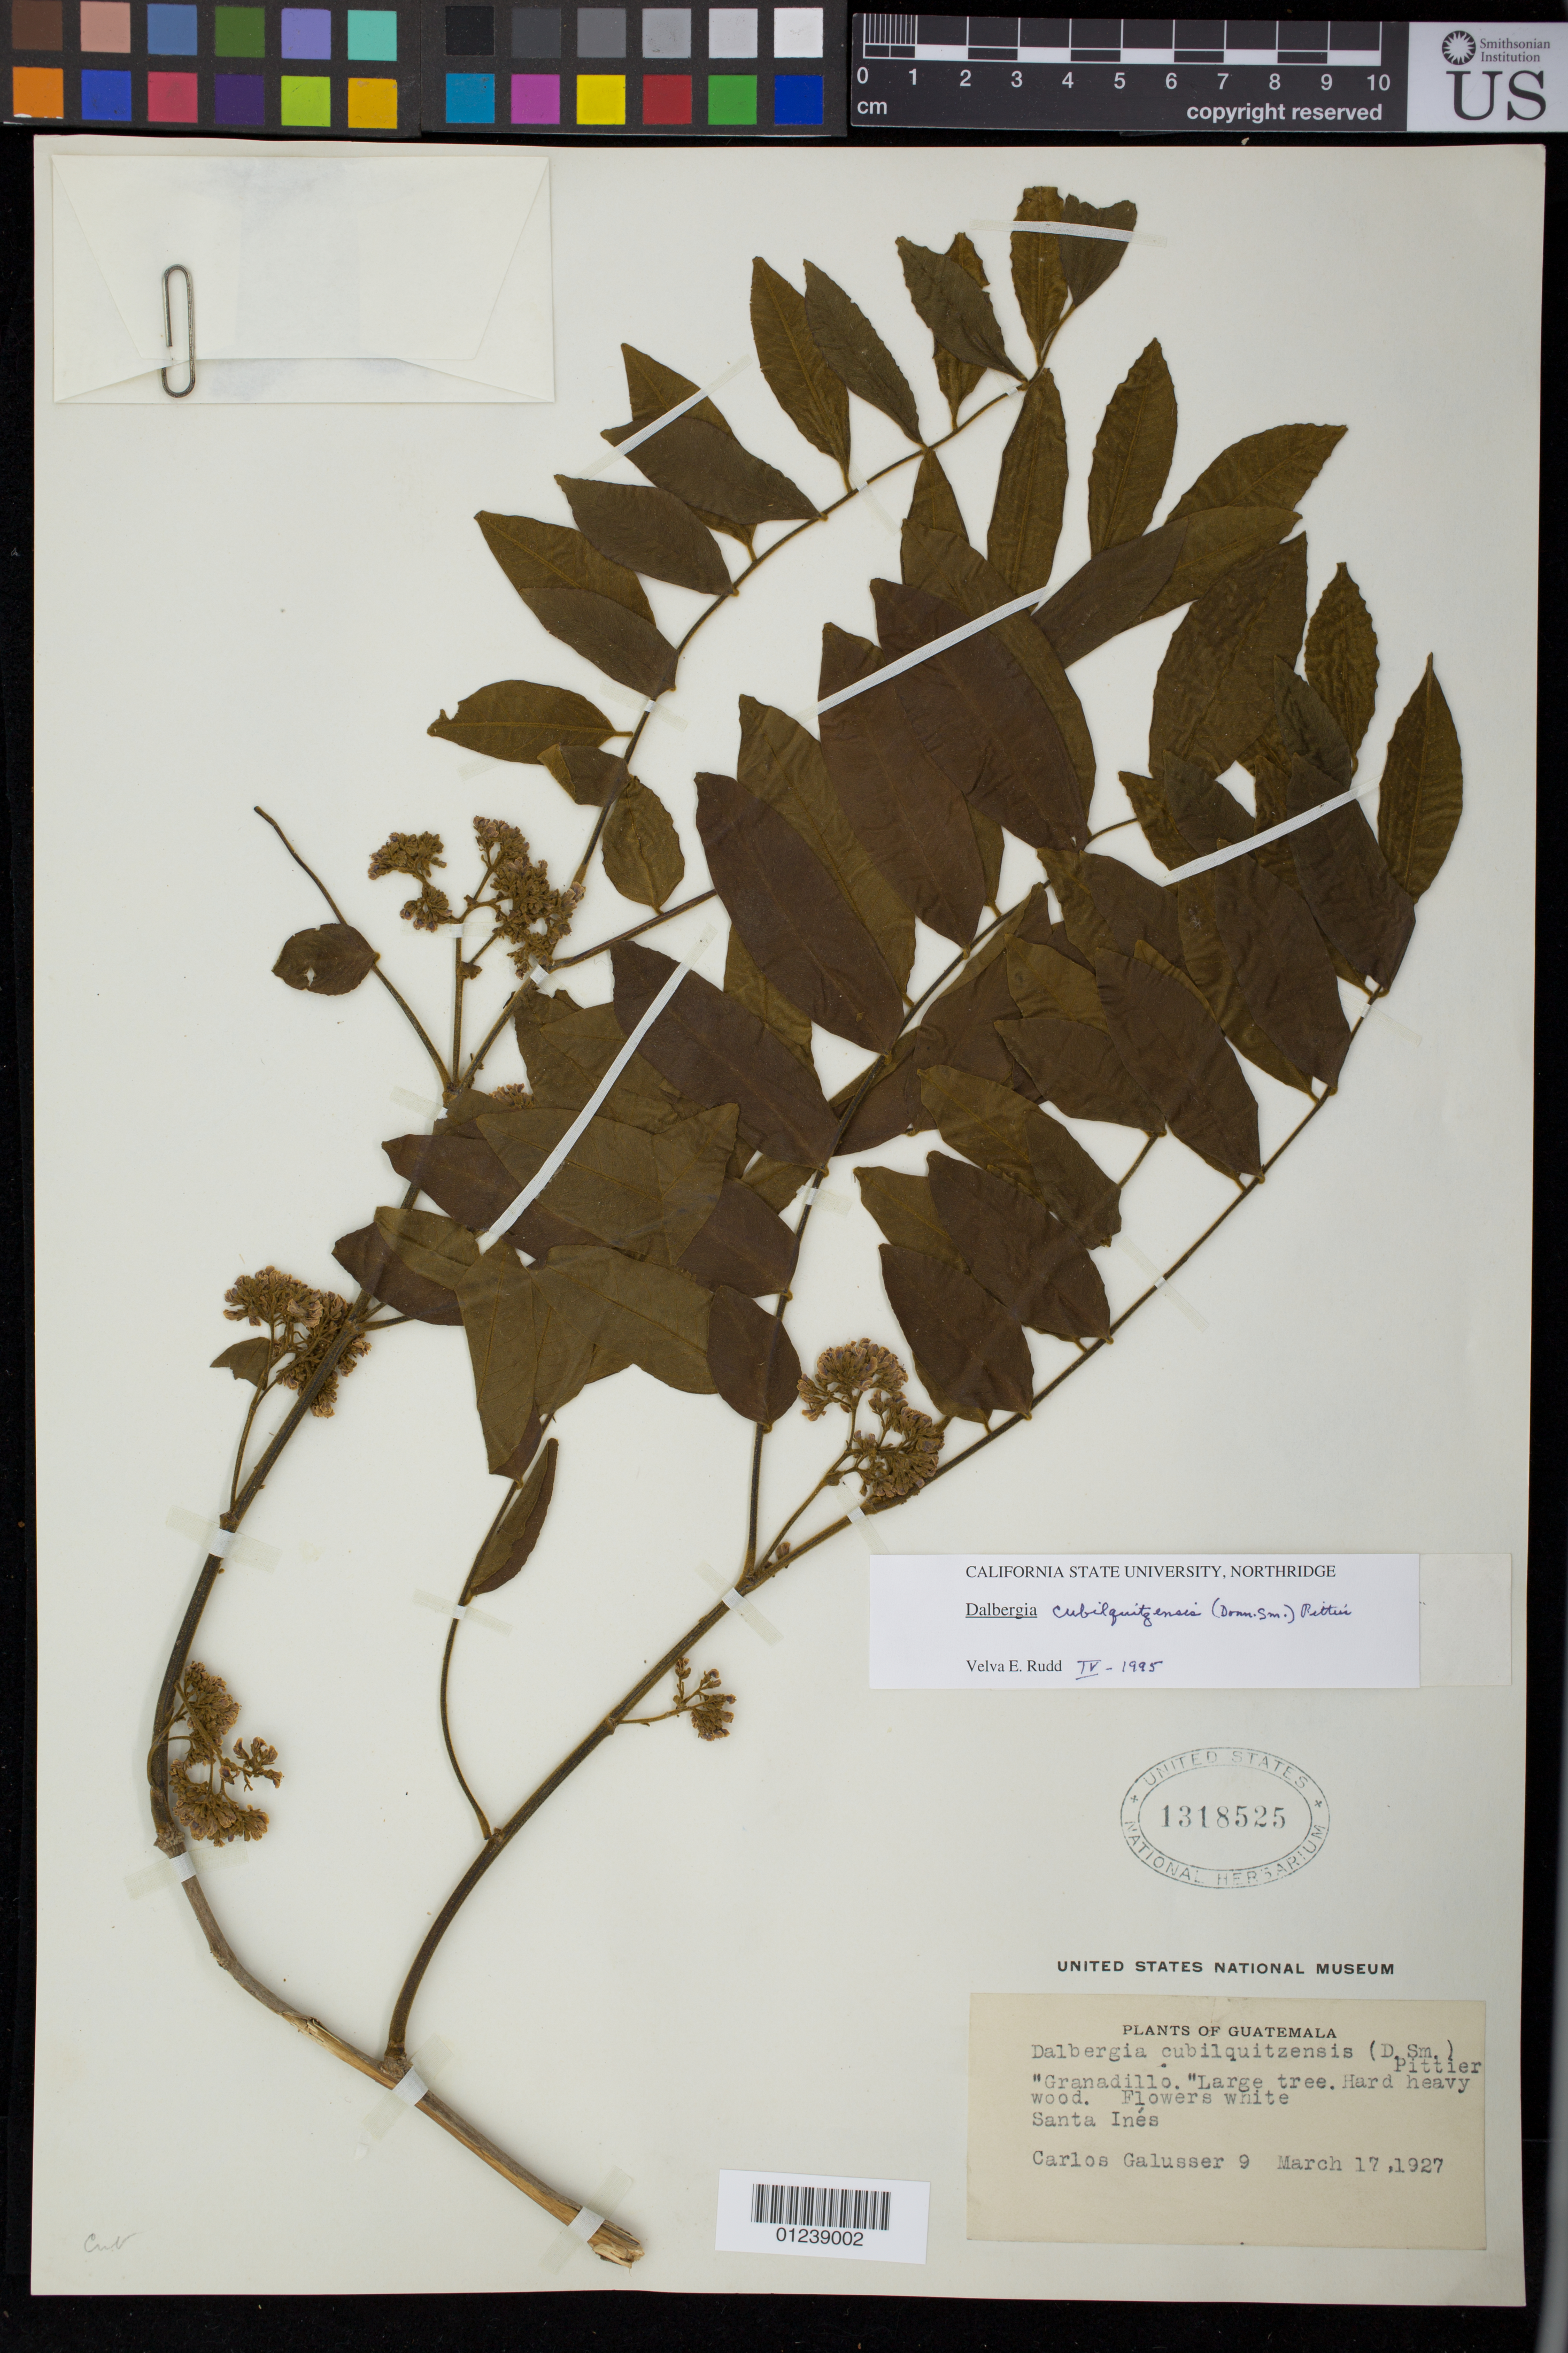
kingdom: Plantae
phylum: Tracheophyta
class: Magnoliopsida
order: Fabales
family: Fabaceae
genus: Dalbergia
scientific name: Dalbergia cubilquitzensis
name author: (Donn. Sm.) Pittier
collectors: C. Galusser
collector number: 9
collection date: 1927-03-17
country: Guatemala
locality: Santa Ines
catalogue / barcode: US 1318525